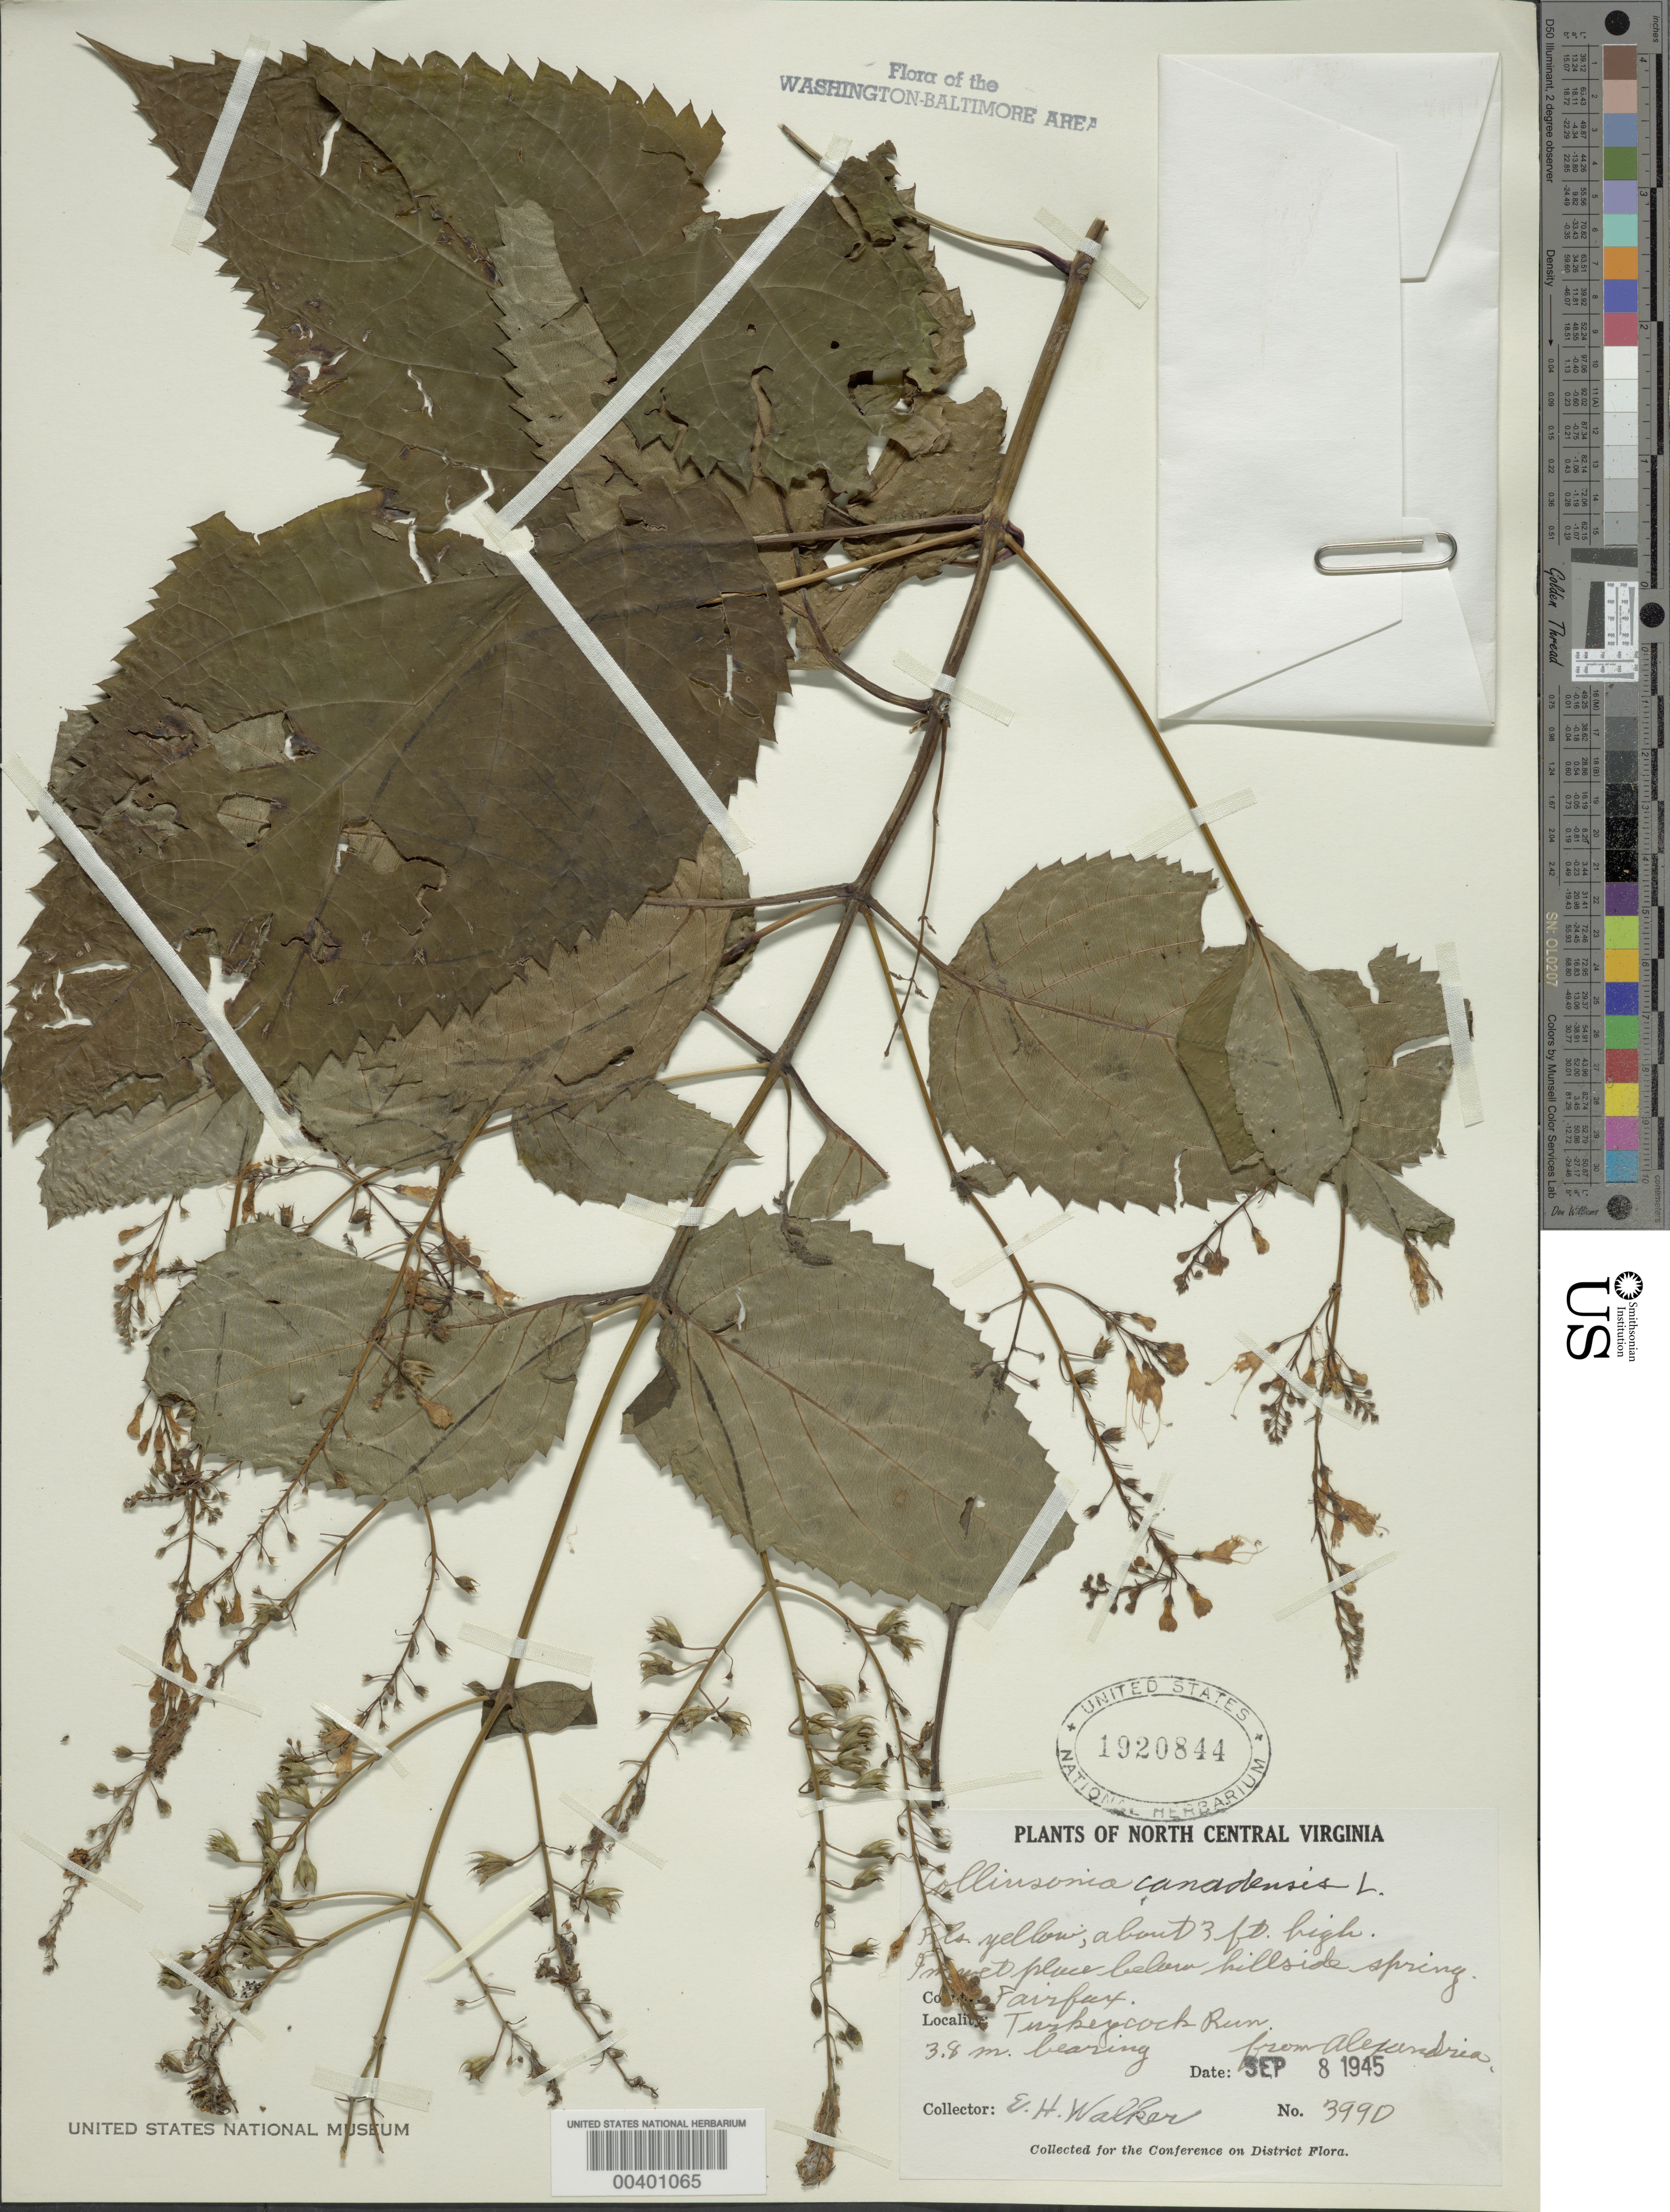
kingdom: Plantae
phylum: Tracheophyta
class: Magnoliopsida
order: Lamiales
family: Lamiaceae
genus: Collinsonia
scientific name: Collinsonia canadensis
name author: L.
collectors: E. H. Walker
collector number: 3990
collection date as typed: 08 Sep 1945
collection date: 1945-09-08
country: United States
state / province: Virginia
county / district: Fairfax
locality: Turkey Cock Run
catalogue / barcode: US 1920844